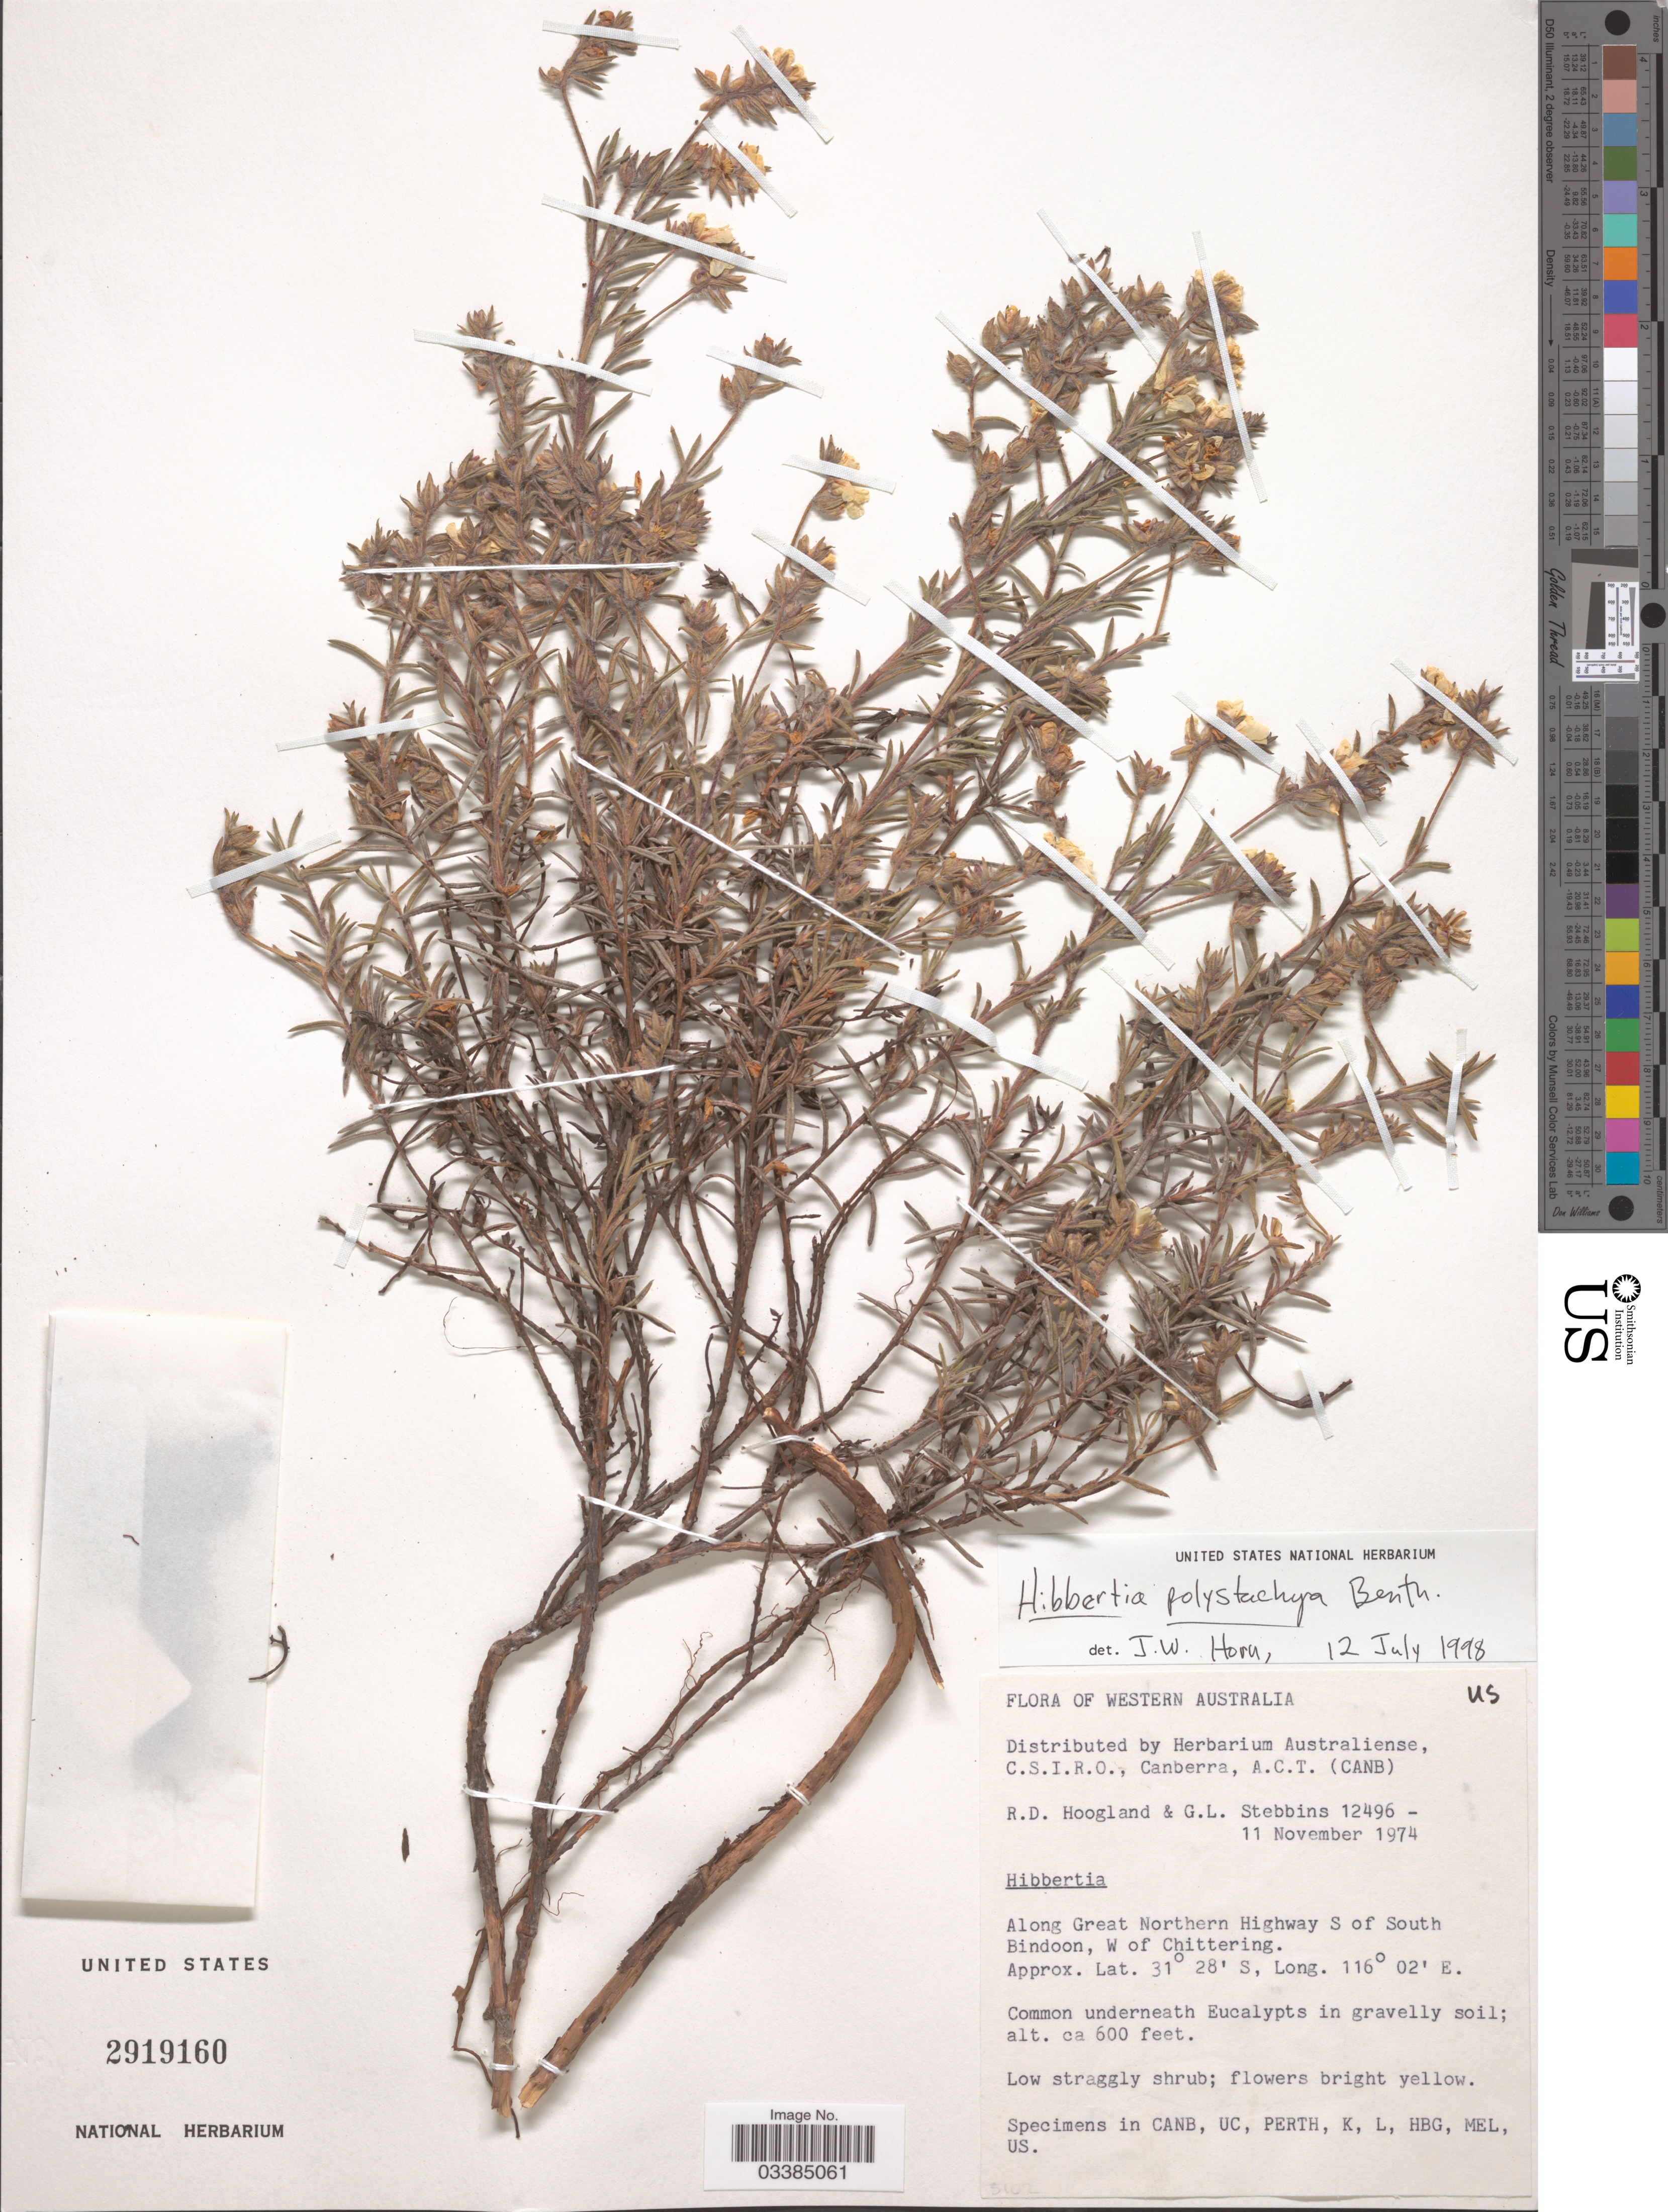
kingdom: Plantae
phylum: Tracheophyta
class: Magnoliopsida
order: Dilleniales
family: Dilleniaceae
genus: Hibbertia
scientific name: Hibbertia polystachya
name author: Benth.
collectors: R. D. Hoogland & G. L. Stebbins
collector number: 12496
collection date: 1974-11-11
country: Australia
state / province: Western Australia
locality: Along Great Northern Highway S of South Bindoon, W of Chittering.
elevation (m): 183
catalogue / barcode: US 2919160